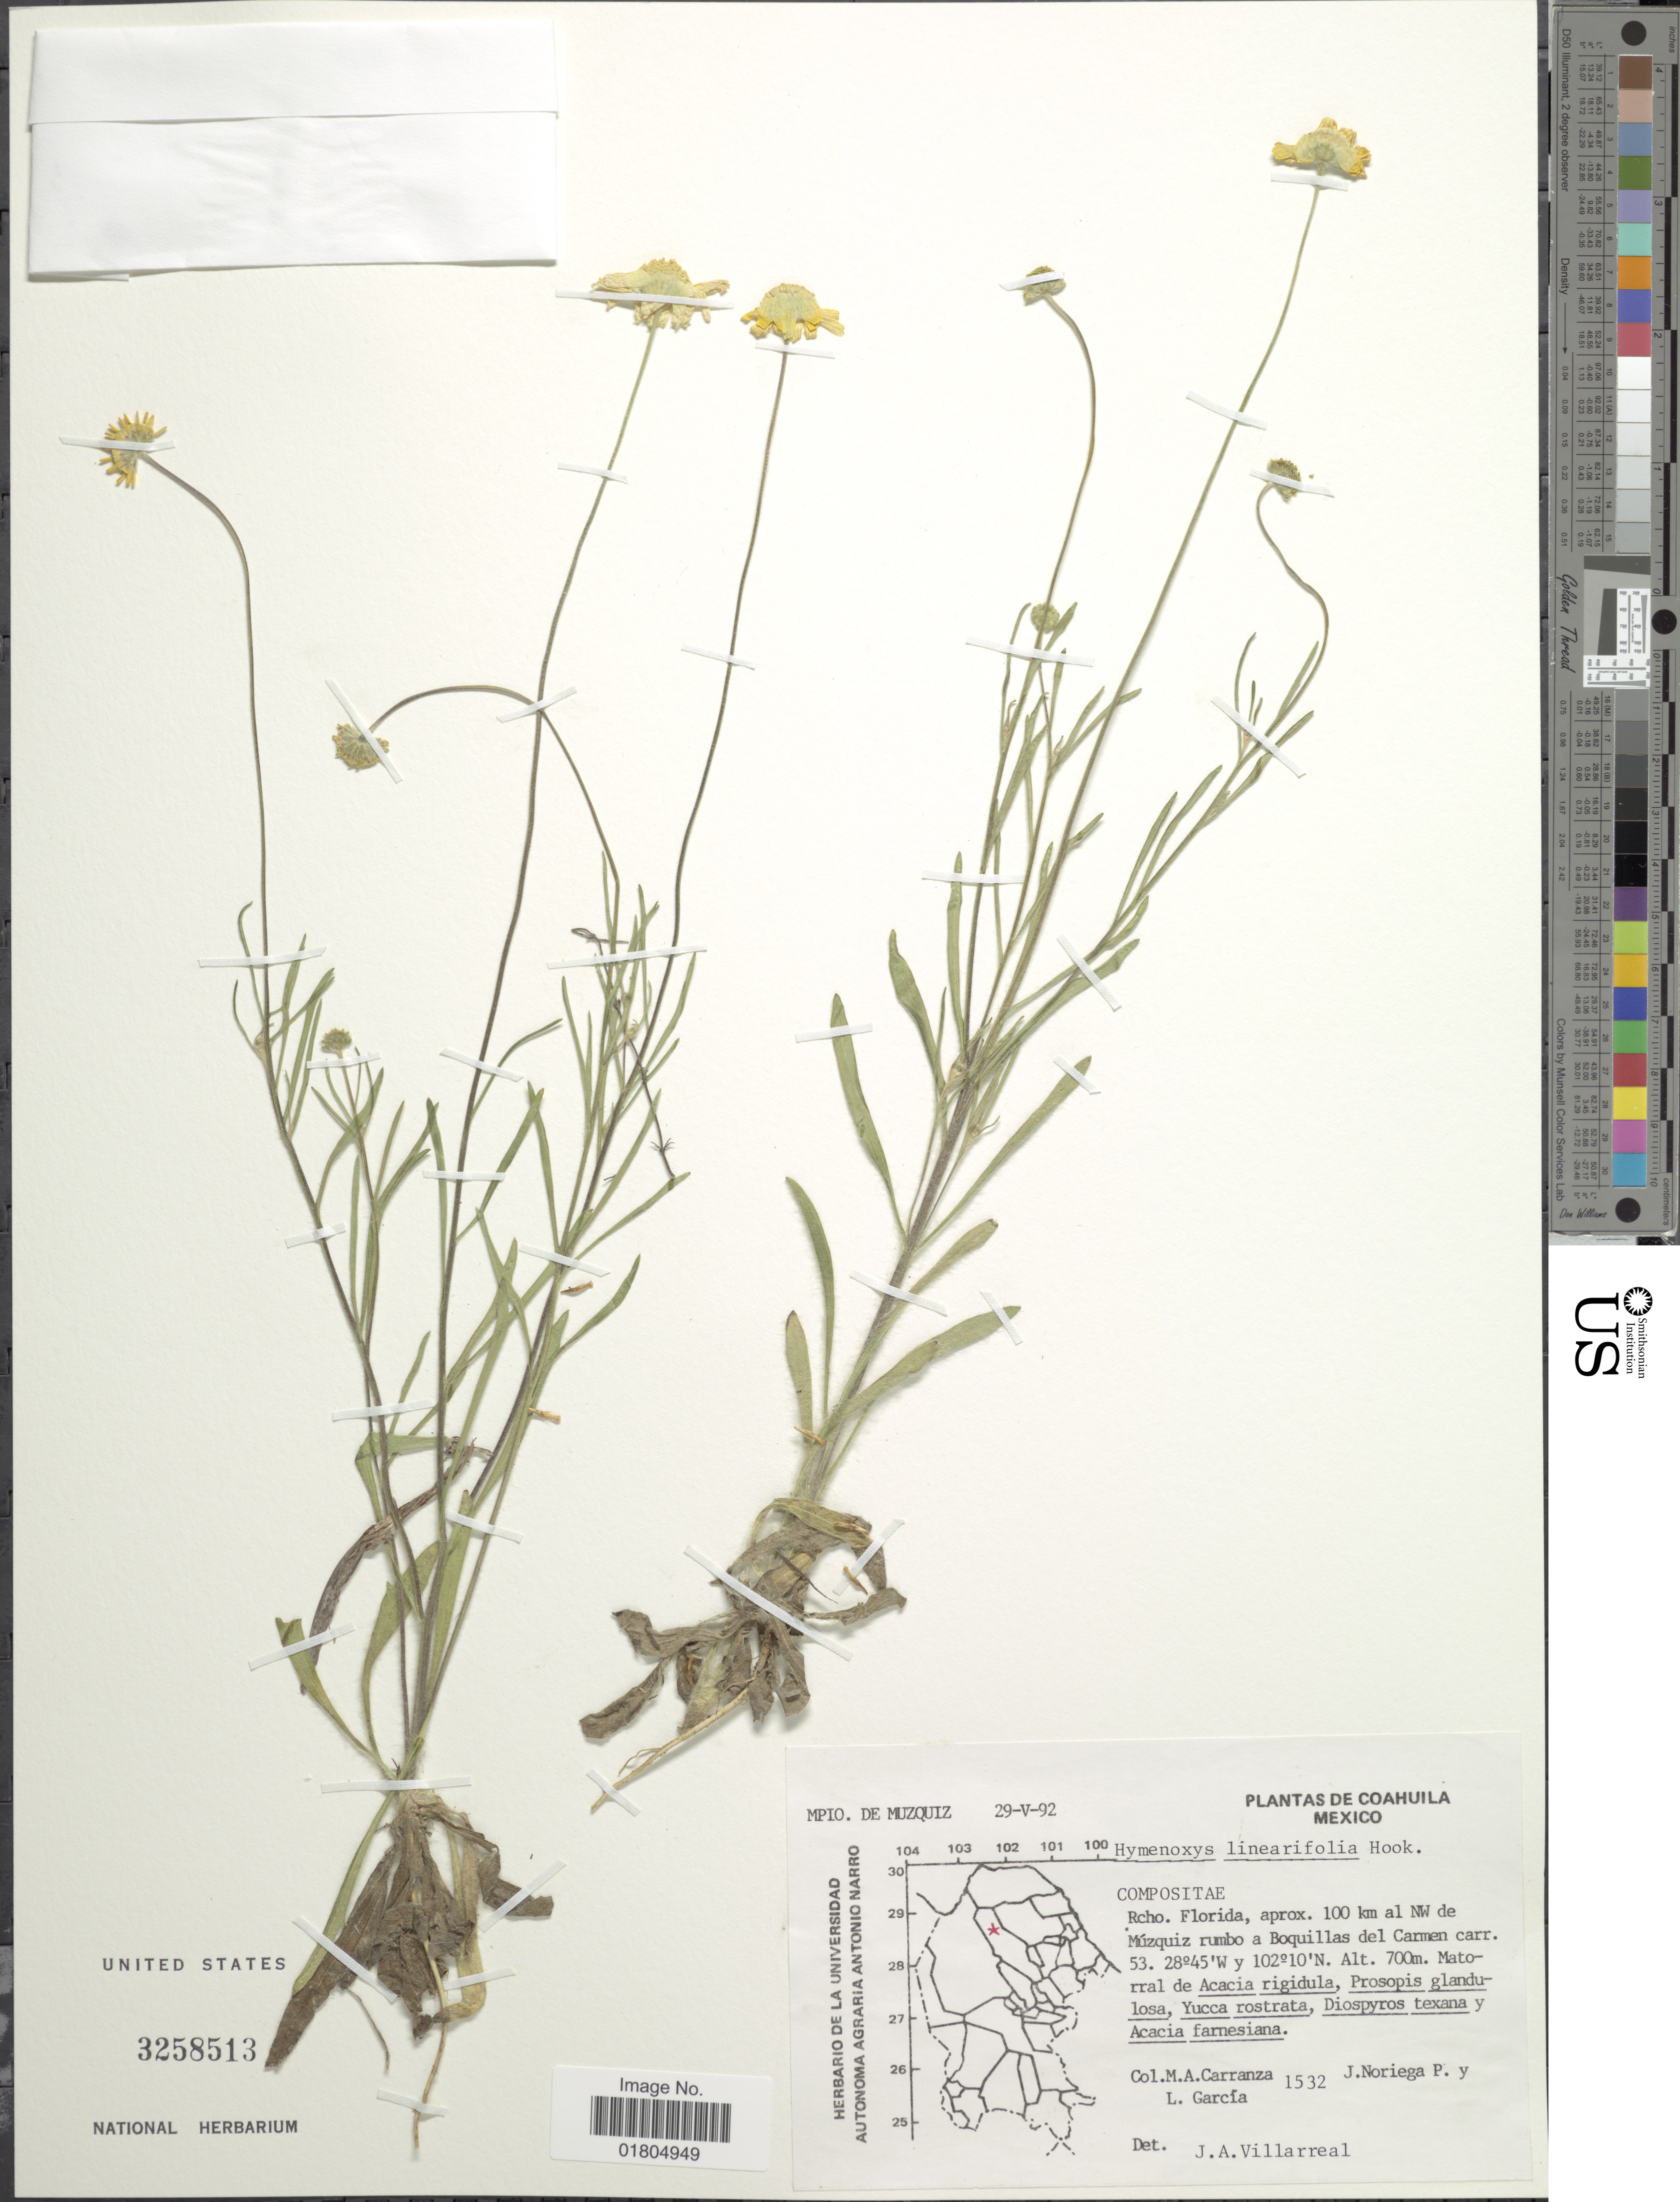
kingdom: Plantae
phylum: Tracheophyta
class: Magnoliopsida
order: Asterales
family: Asteraceae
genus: Hymenoxys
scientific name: Hymenoxys linearifolia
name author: (Hook.) Greene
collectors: M. Carranza, J. Noriega P. & L. Garcia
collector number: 1532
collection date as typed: Transcribed d/m/y: 29/5/92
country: Mexico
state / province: Coahuila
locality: Mpio. de Muzquiz. Rcho. Florida, aprox. 100 km al NW de Múzquiz rumbo a Boquillas del Carmen carr. 53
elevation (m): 700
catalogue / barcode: US 3258513